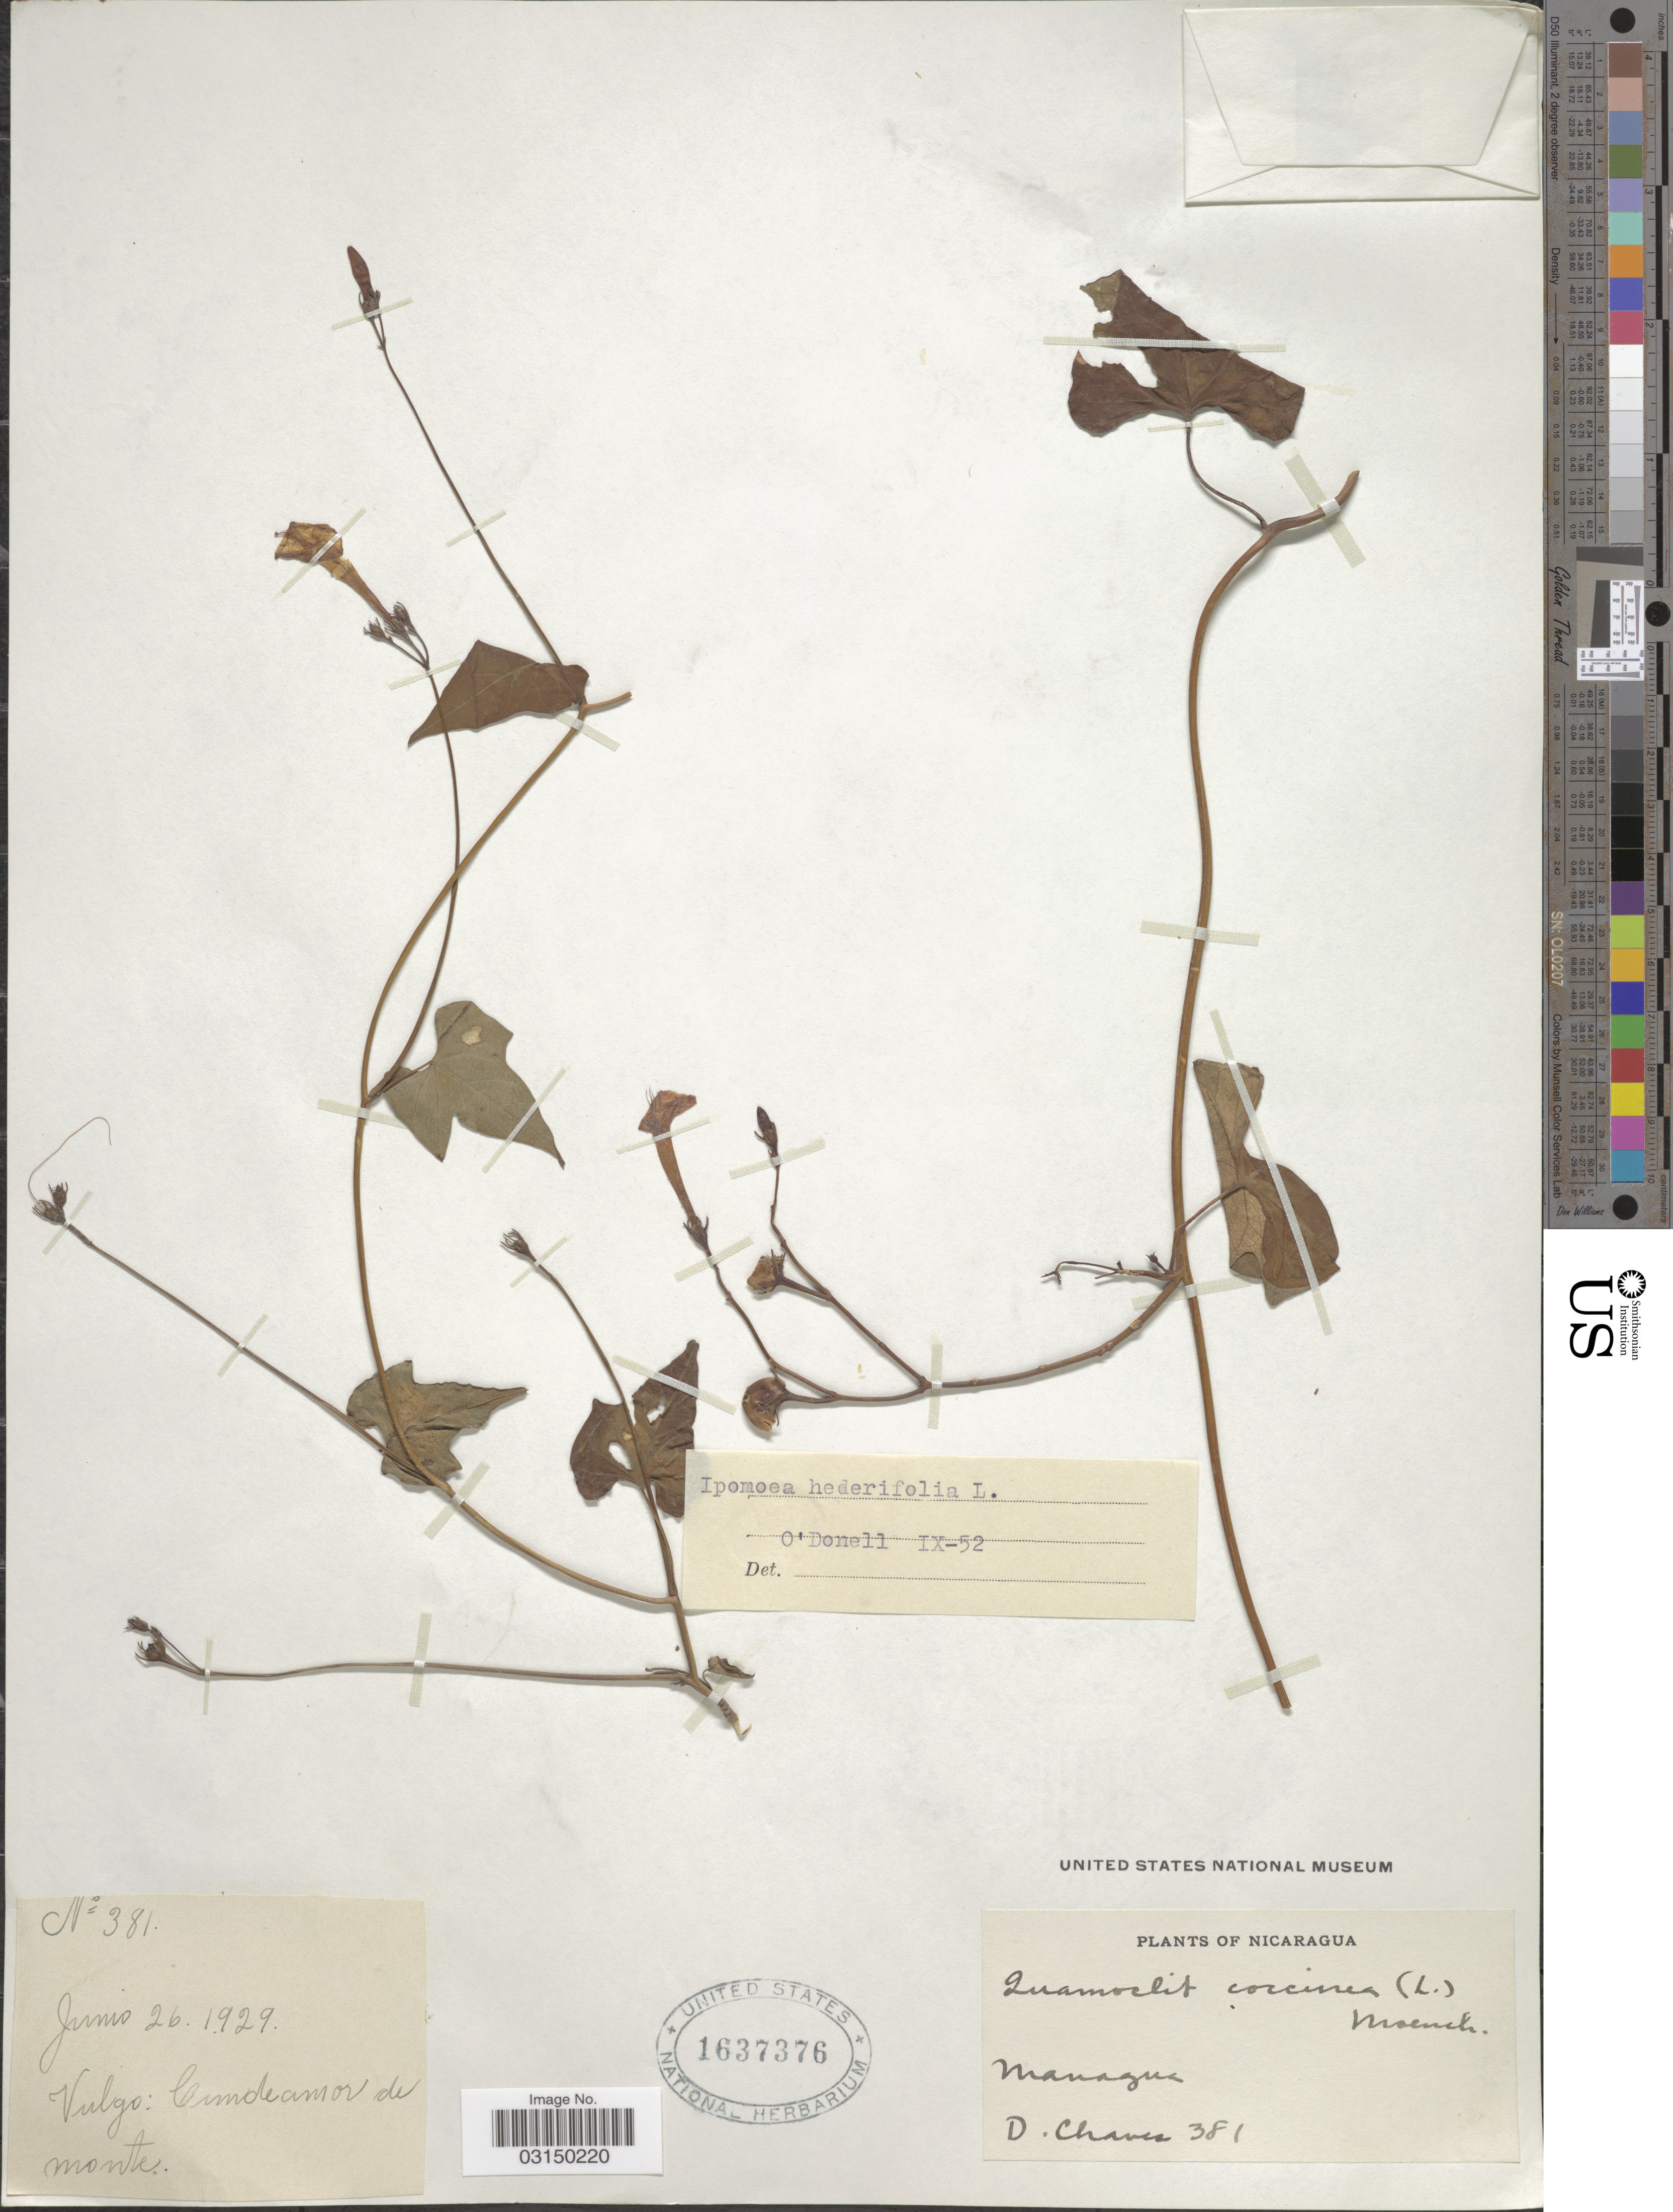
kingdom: Plantae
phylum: Tracheophyta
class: Magnoliopsida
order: Solanales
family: Convolvulaceae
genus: Ipomoea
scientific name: Ipomoea hederifolia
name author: L.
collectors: D. Chaves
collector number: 381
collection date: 1929-06-26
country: Nicaragua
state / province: Managua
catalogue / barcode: US 1637376